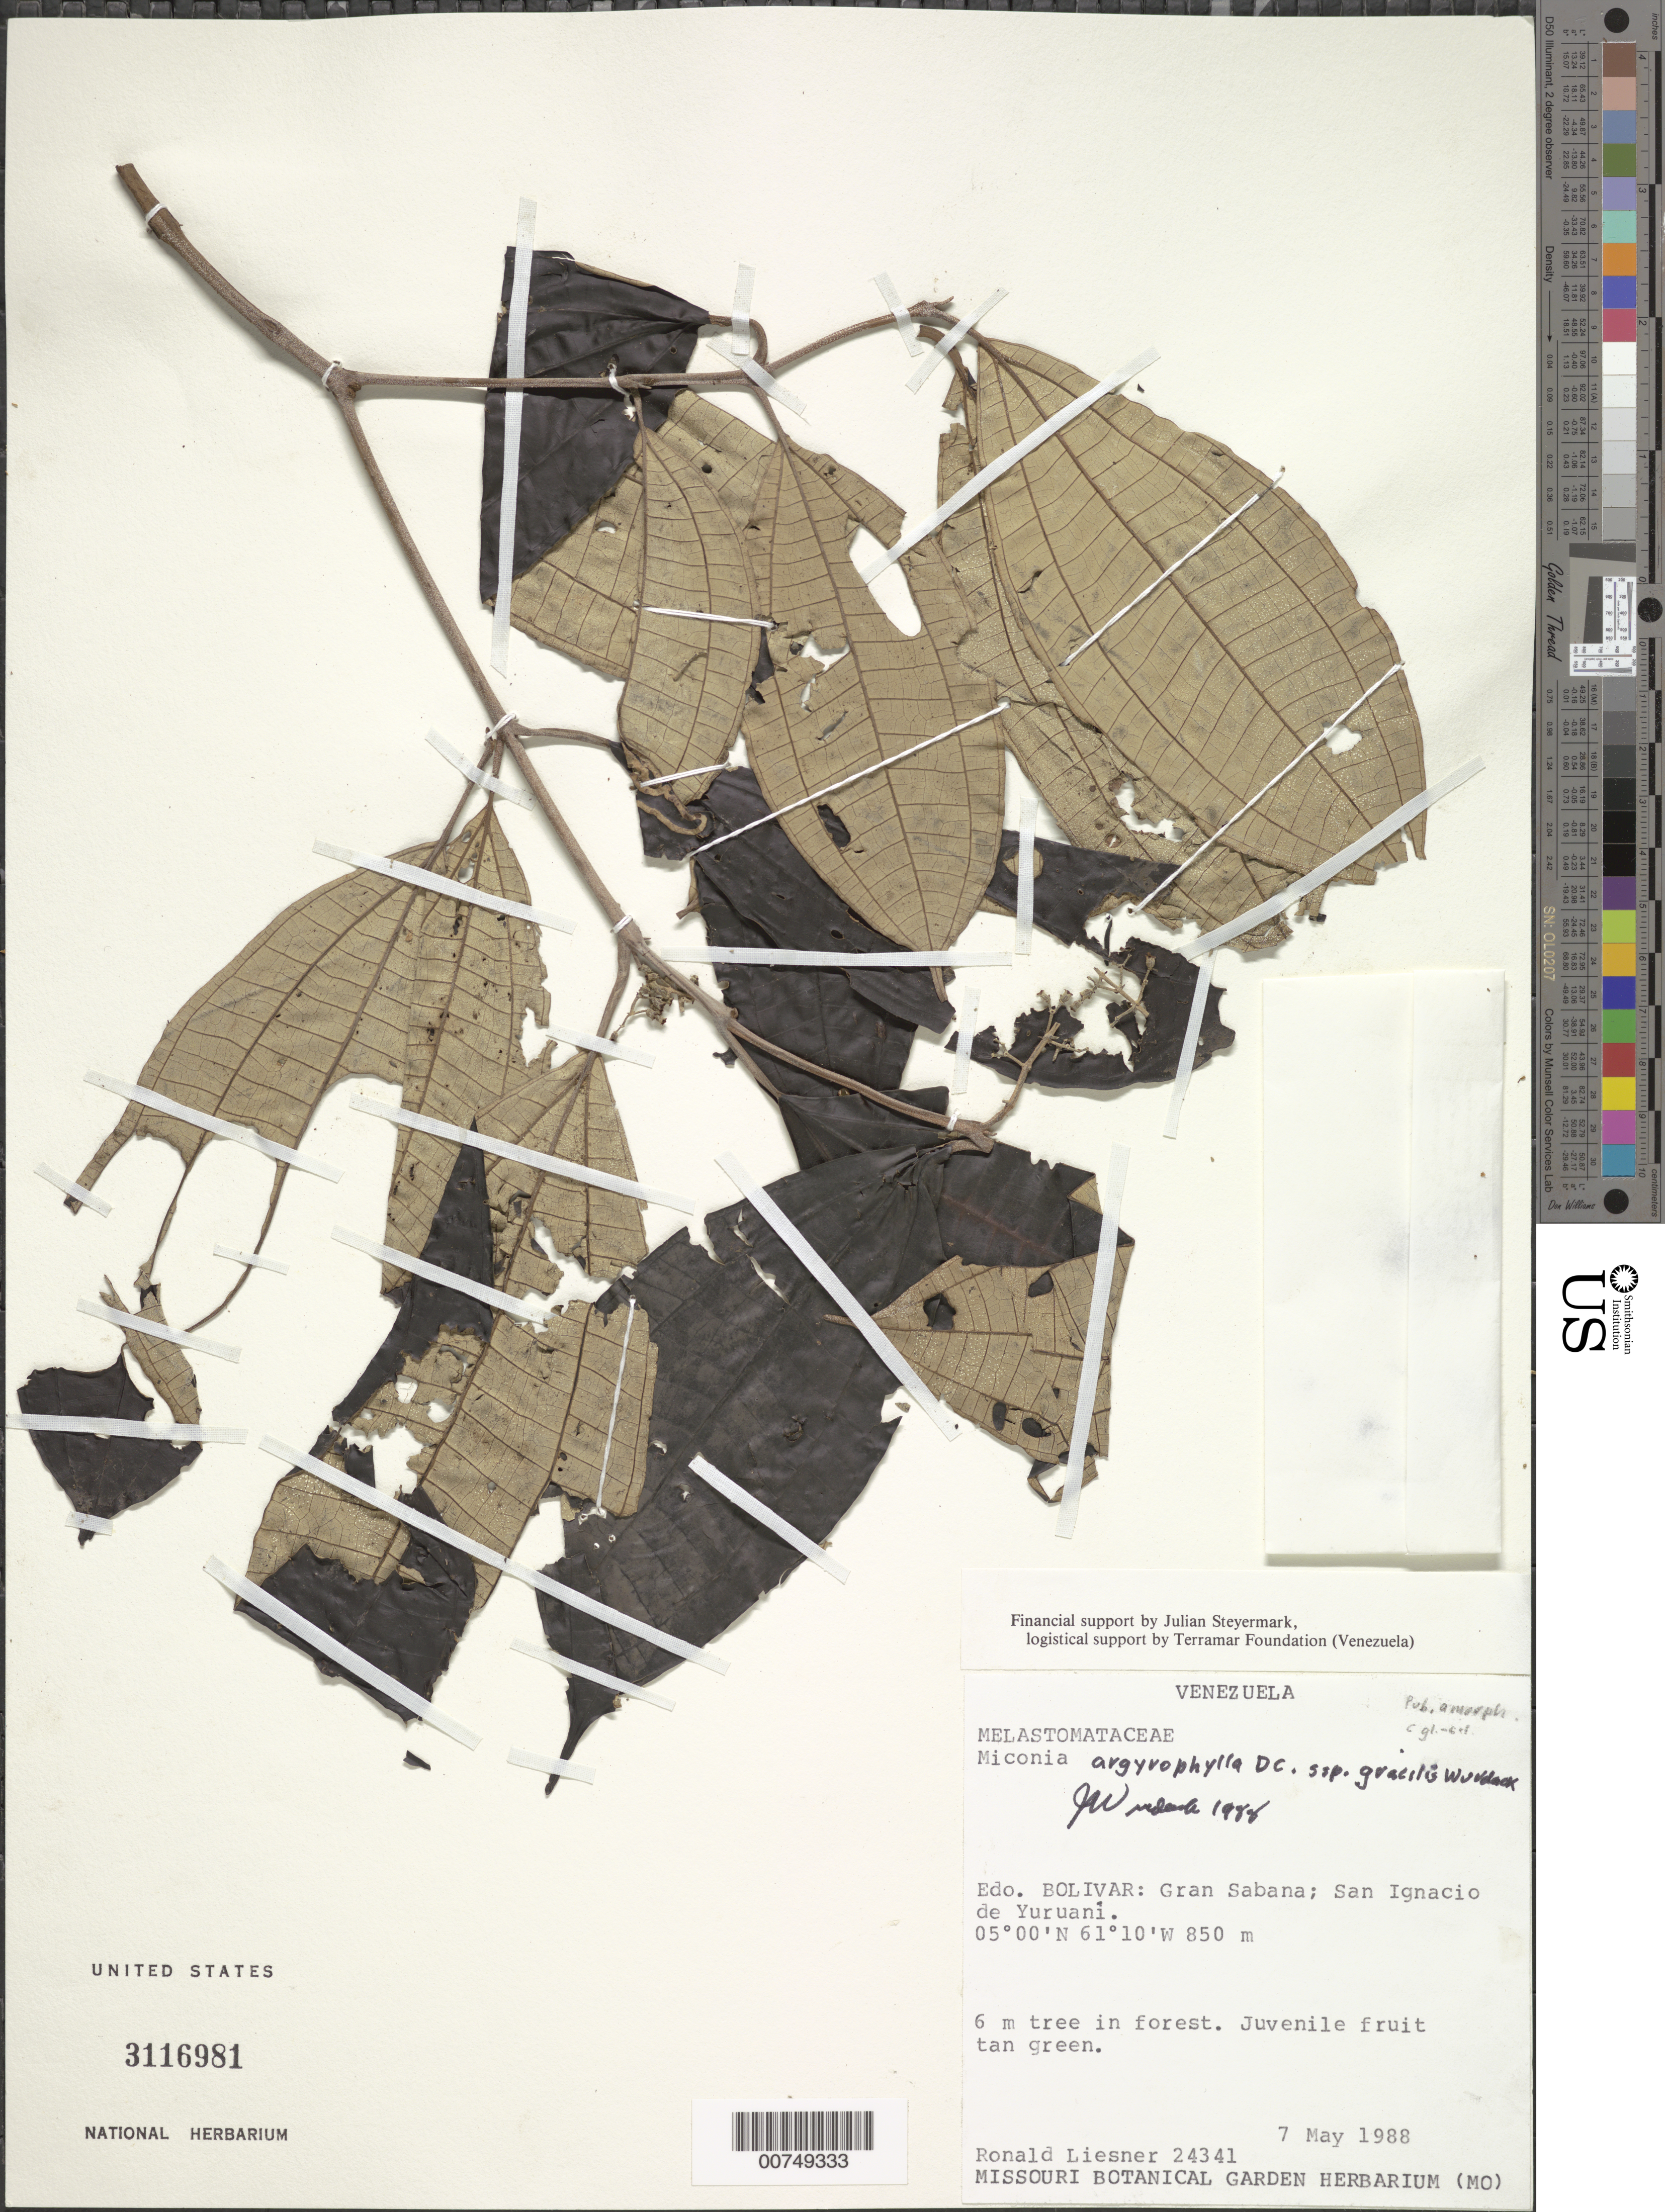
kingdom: Plantae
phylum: Tracheophyta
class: Magnoliopsida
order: Myrtales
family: Melastomataceae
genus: Miconia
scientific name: Miconia argyrophylla subsp. gracilis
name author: Wurdack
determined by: Wurdack, John J., (US), US (UNITED STATES)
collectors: R. L. Liesner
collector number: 24341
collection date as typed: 7-May-88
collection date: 1988-05-07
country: Venezuela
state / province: Bolívar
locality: Gran Sabana, San Ignacio de Yuruani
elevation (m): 850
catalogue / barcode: US 3116981